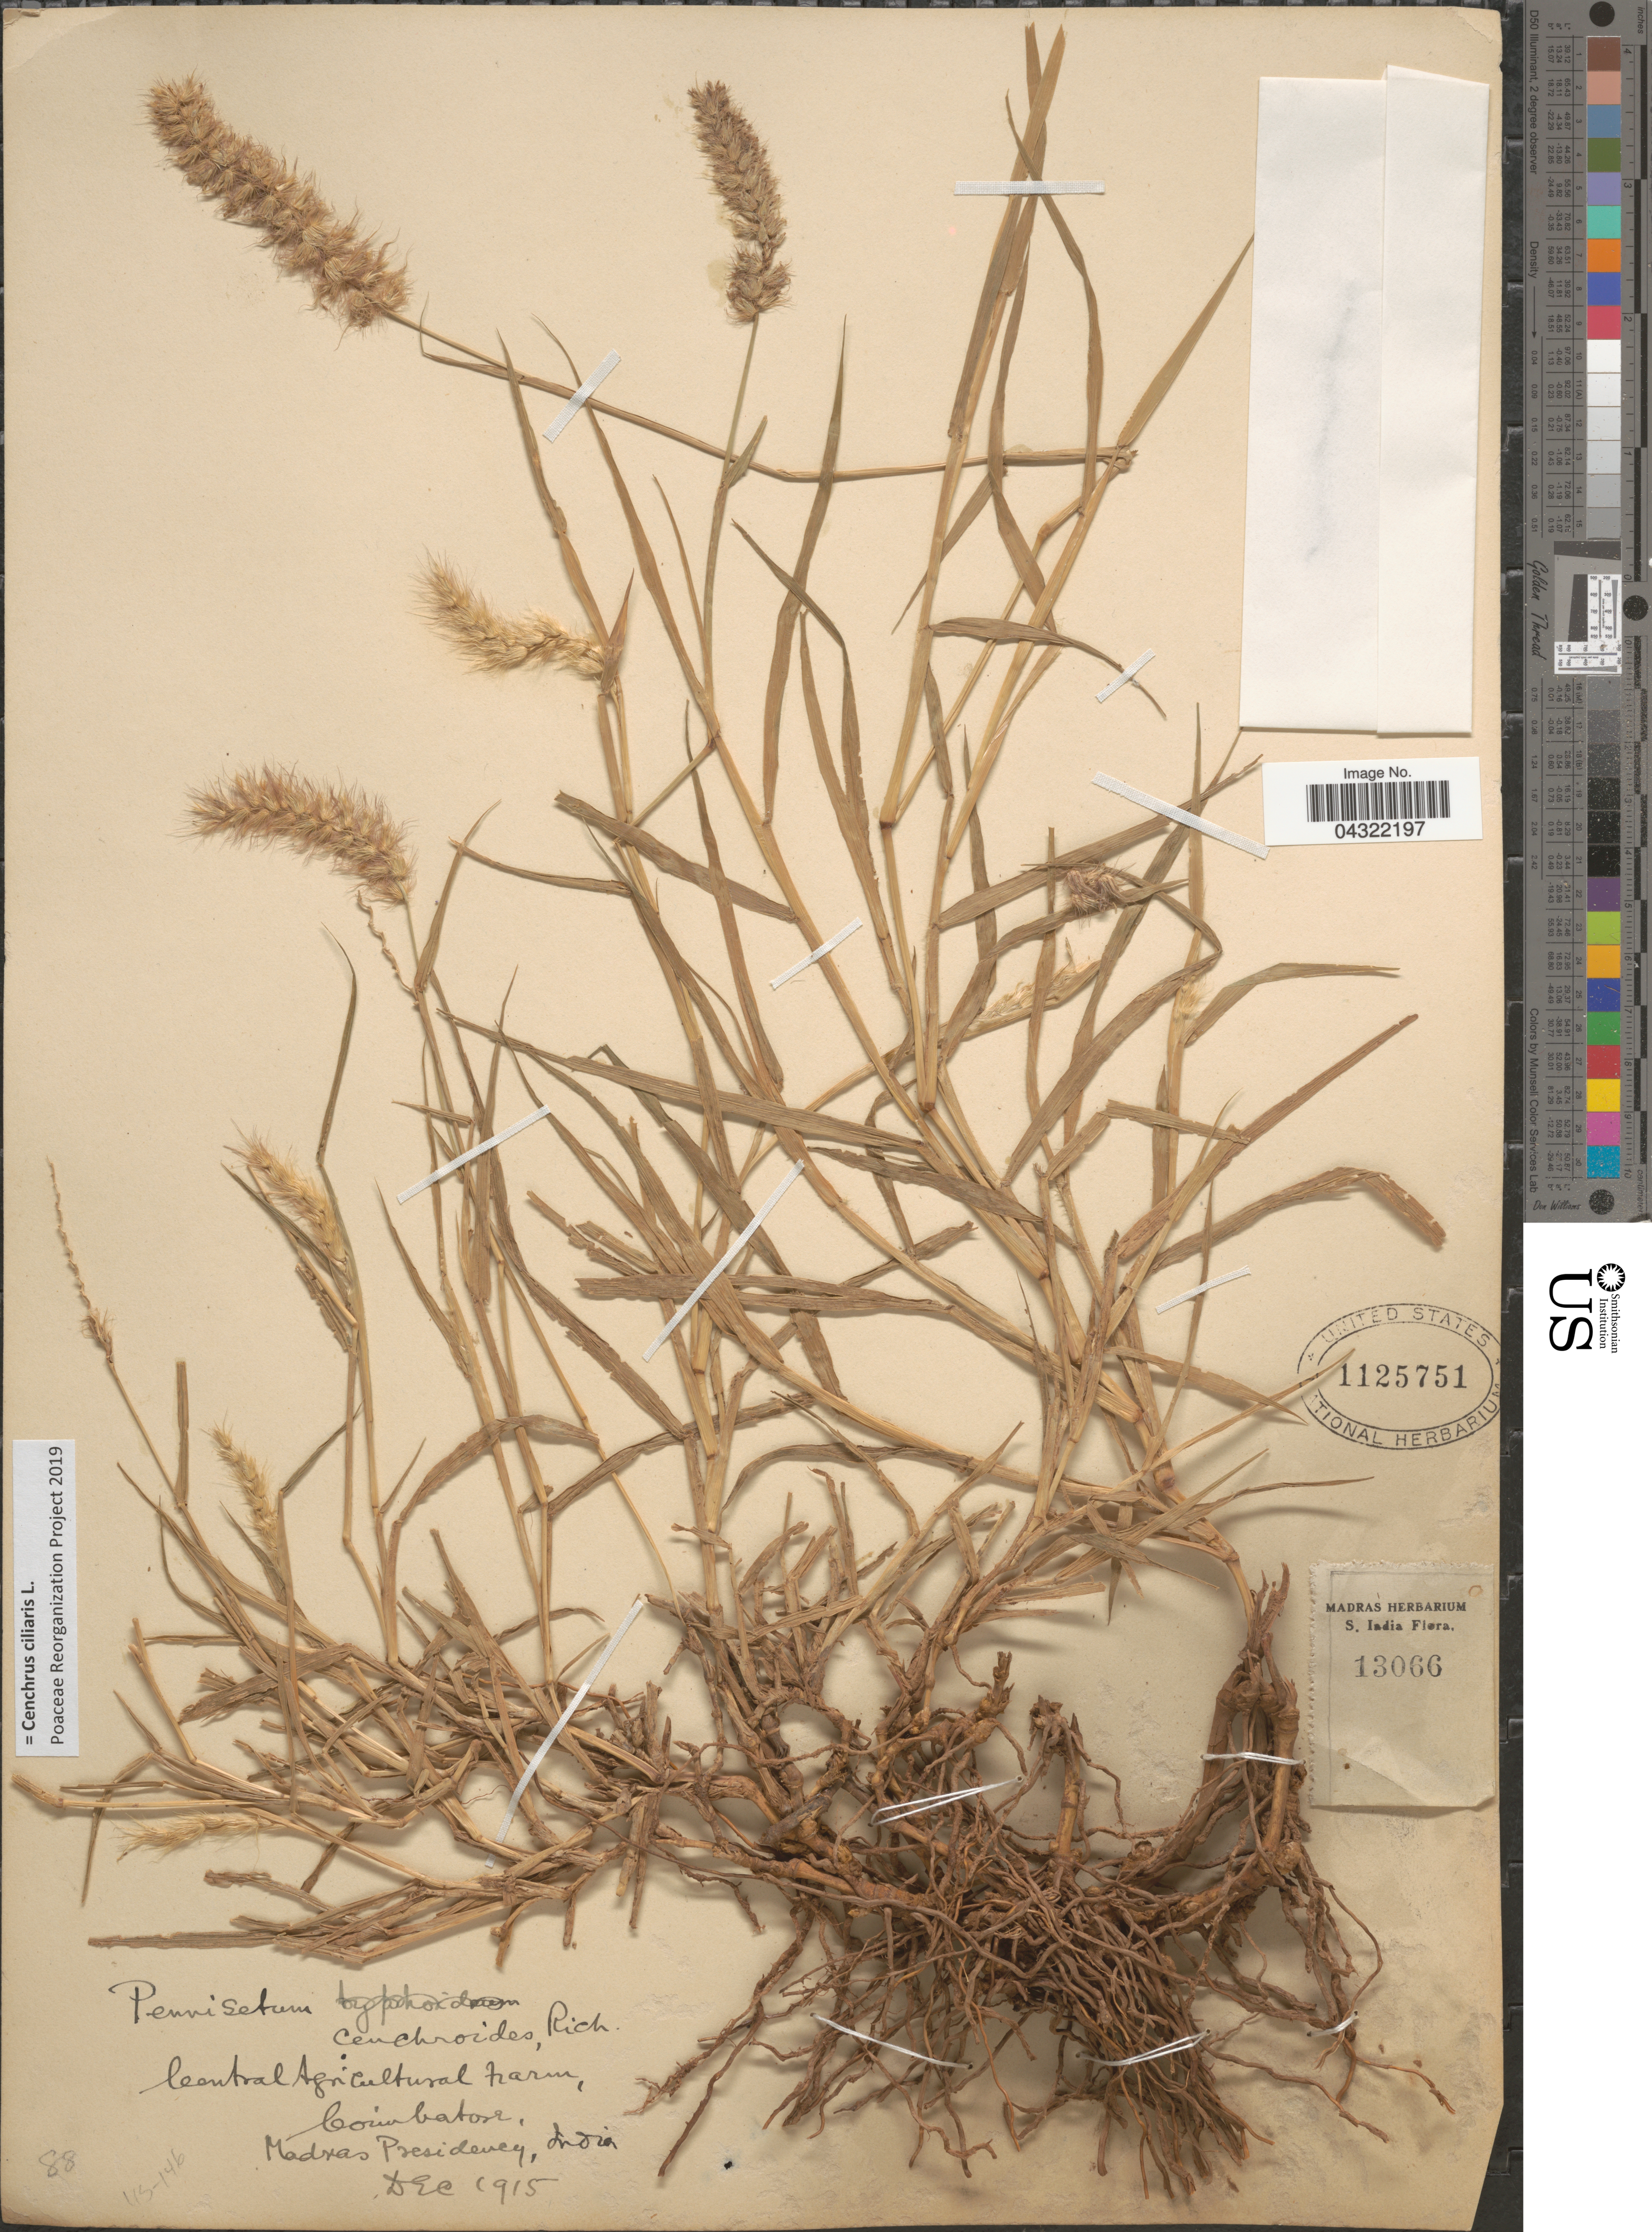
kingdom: Plantae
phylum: Tracheophyta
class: Liliopsida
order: Poales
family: Poaceae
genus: Cenchrus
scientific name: Cenchrus ciliaris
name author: L.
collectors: Ex herb. Madras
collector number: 13066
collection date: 1915-12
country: India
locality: Central Agricultural farm, Coimbatore, Madras Presidency.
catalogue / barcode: US 1125751